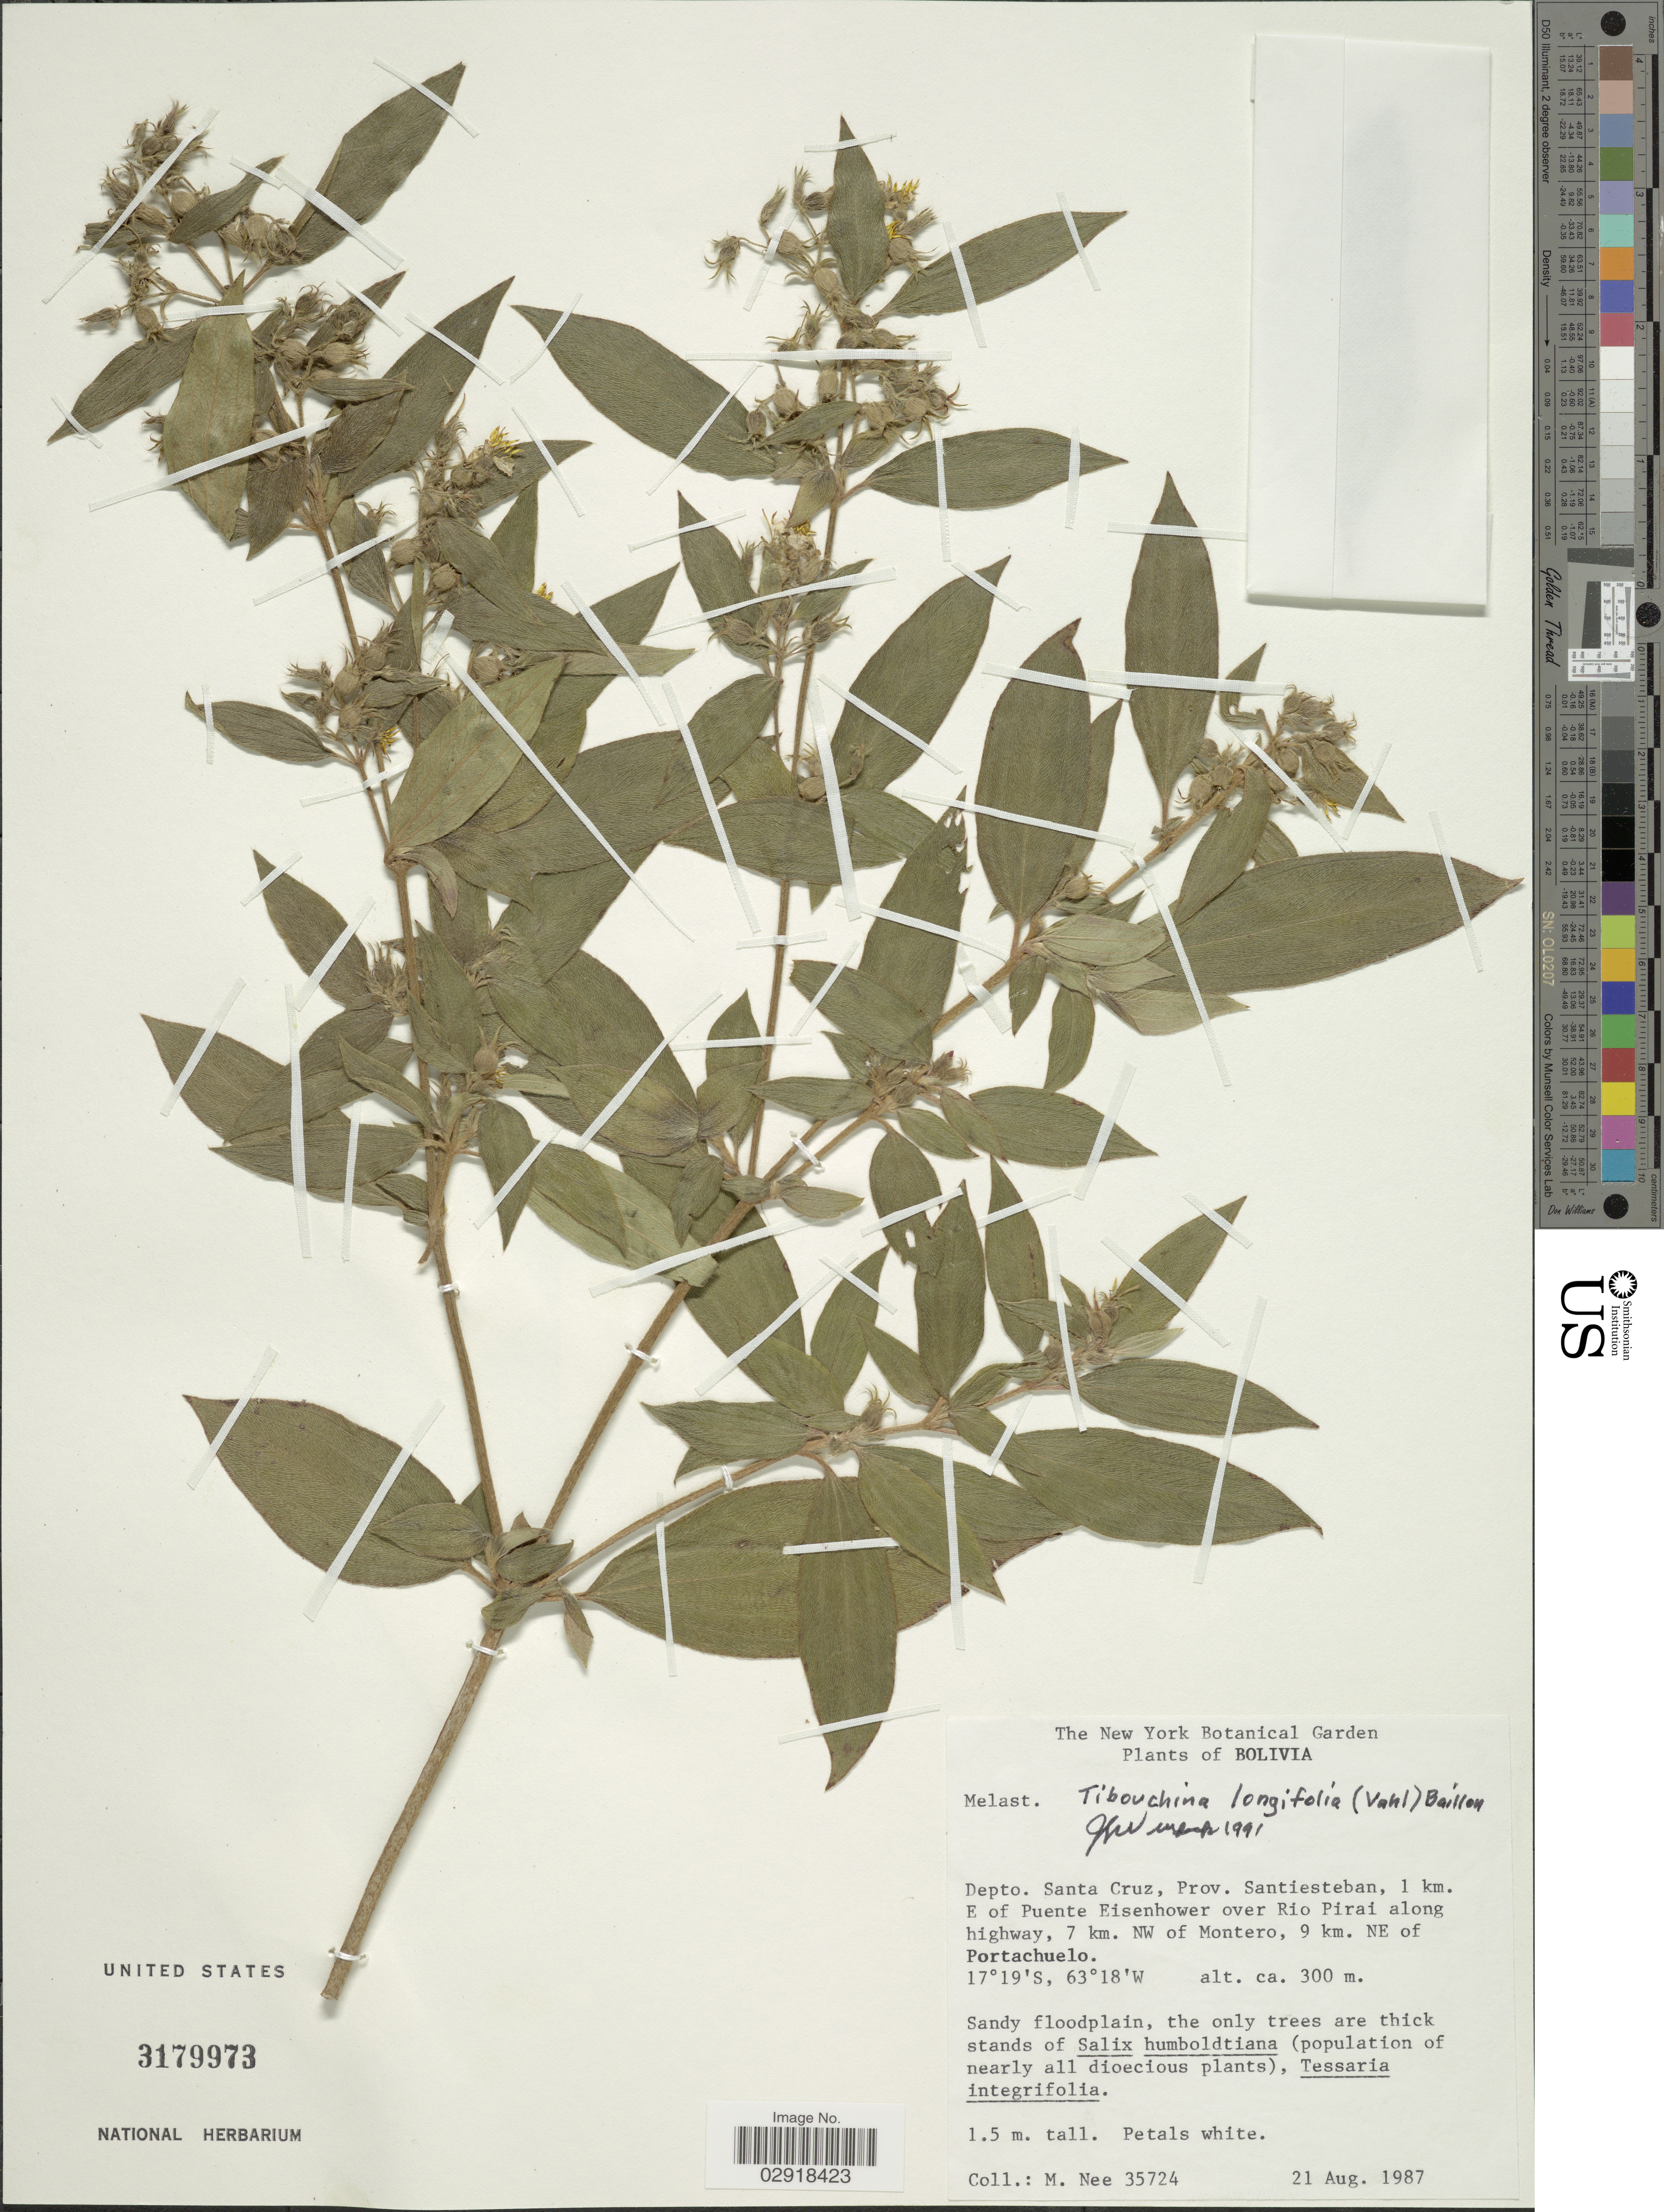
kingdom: Plantae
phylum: Tracheophyta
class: Magnoliopsida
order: Myrtales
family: Melastomataceae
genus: Chaetogastra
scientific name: Chaetogastra longifolia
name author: (Vahl) DC.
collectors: M. Nee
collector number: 35724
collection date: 1987-08-21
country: Bolivia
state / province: Santa Cruz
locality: Depto. Santa Cruz, Prov. Santiesteban, 1 km. E of Puente Eisenhower over Rio Pirai along highway, 7 km. NW of Montero, 9 km. NE of Portachuelo.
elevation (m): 300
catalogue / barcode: US 3179973